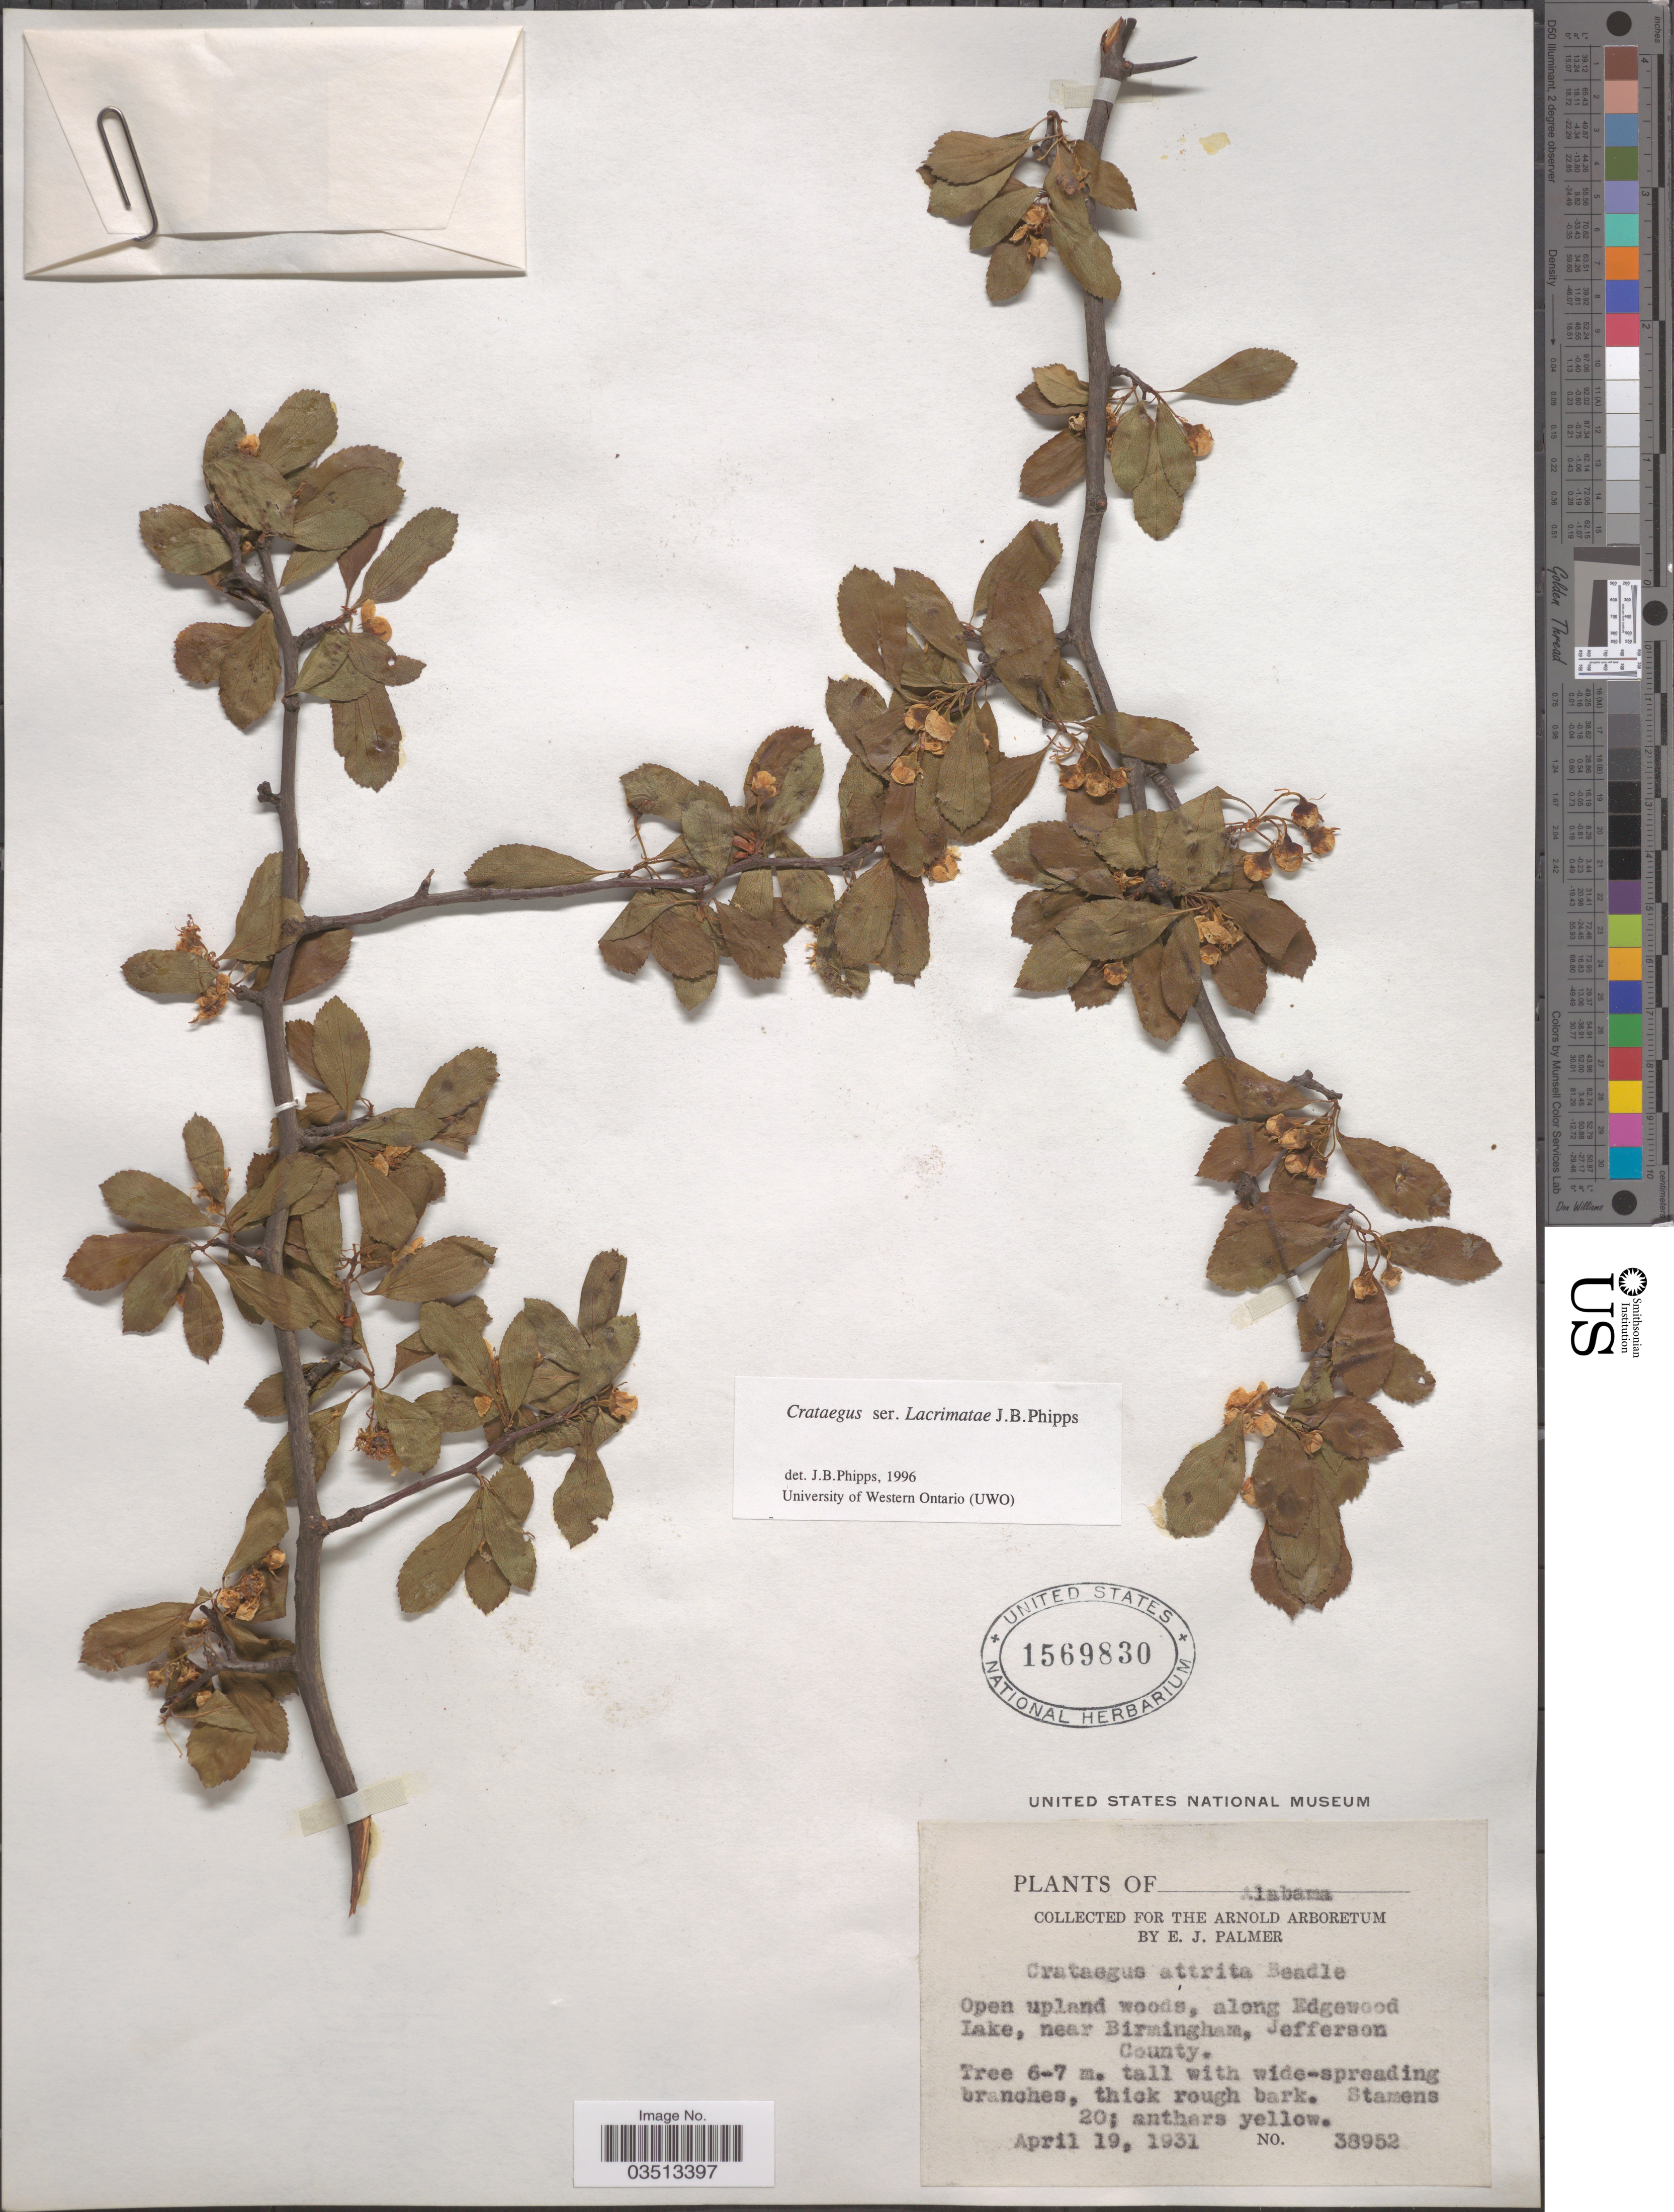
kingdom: Plantae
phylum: Tracheophyta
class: Magnoliopsida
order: Rosales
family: Rosaceae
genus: Crataegus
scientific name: Crataegus attrita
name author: Beadle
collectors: E. J. Palmer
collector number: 38952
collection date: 1931-04-19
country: United States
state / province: Alabama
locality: Open upland woods, along Edgewood Lake, near Birmingham, Jefferson County.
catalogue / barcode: US 1569830